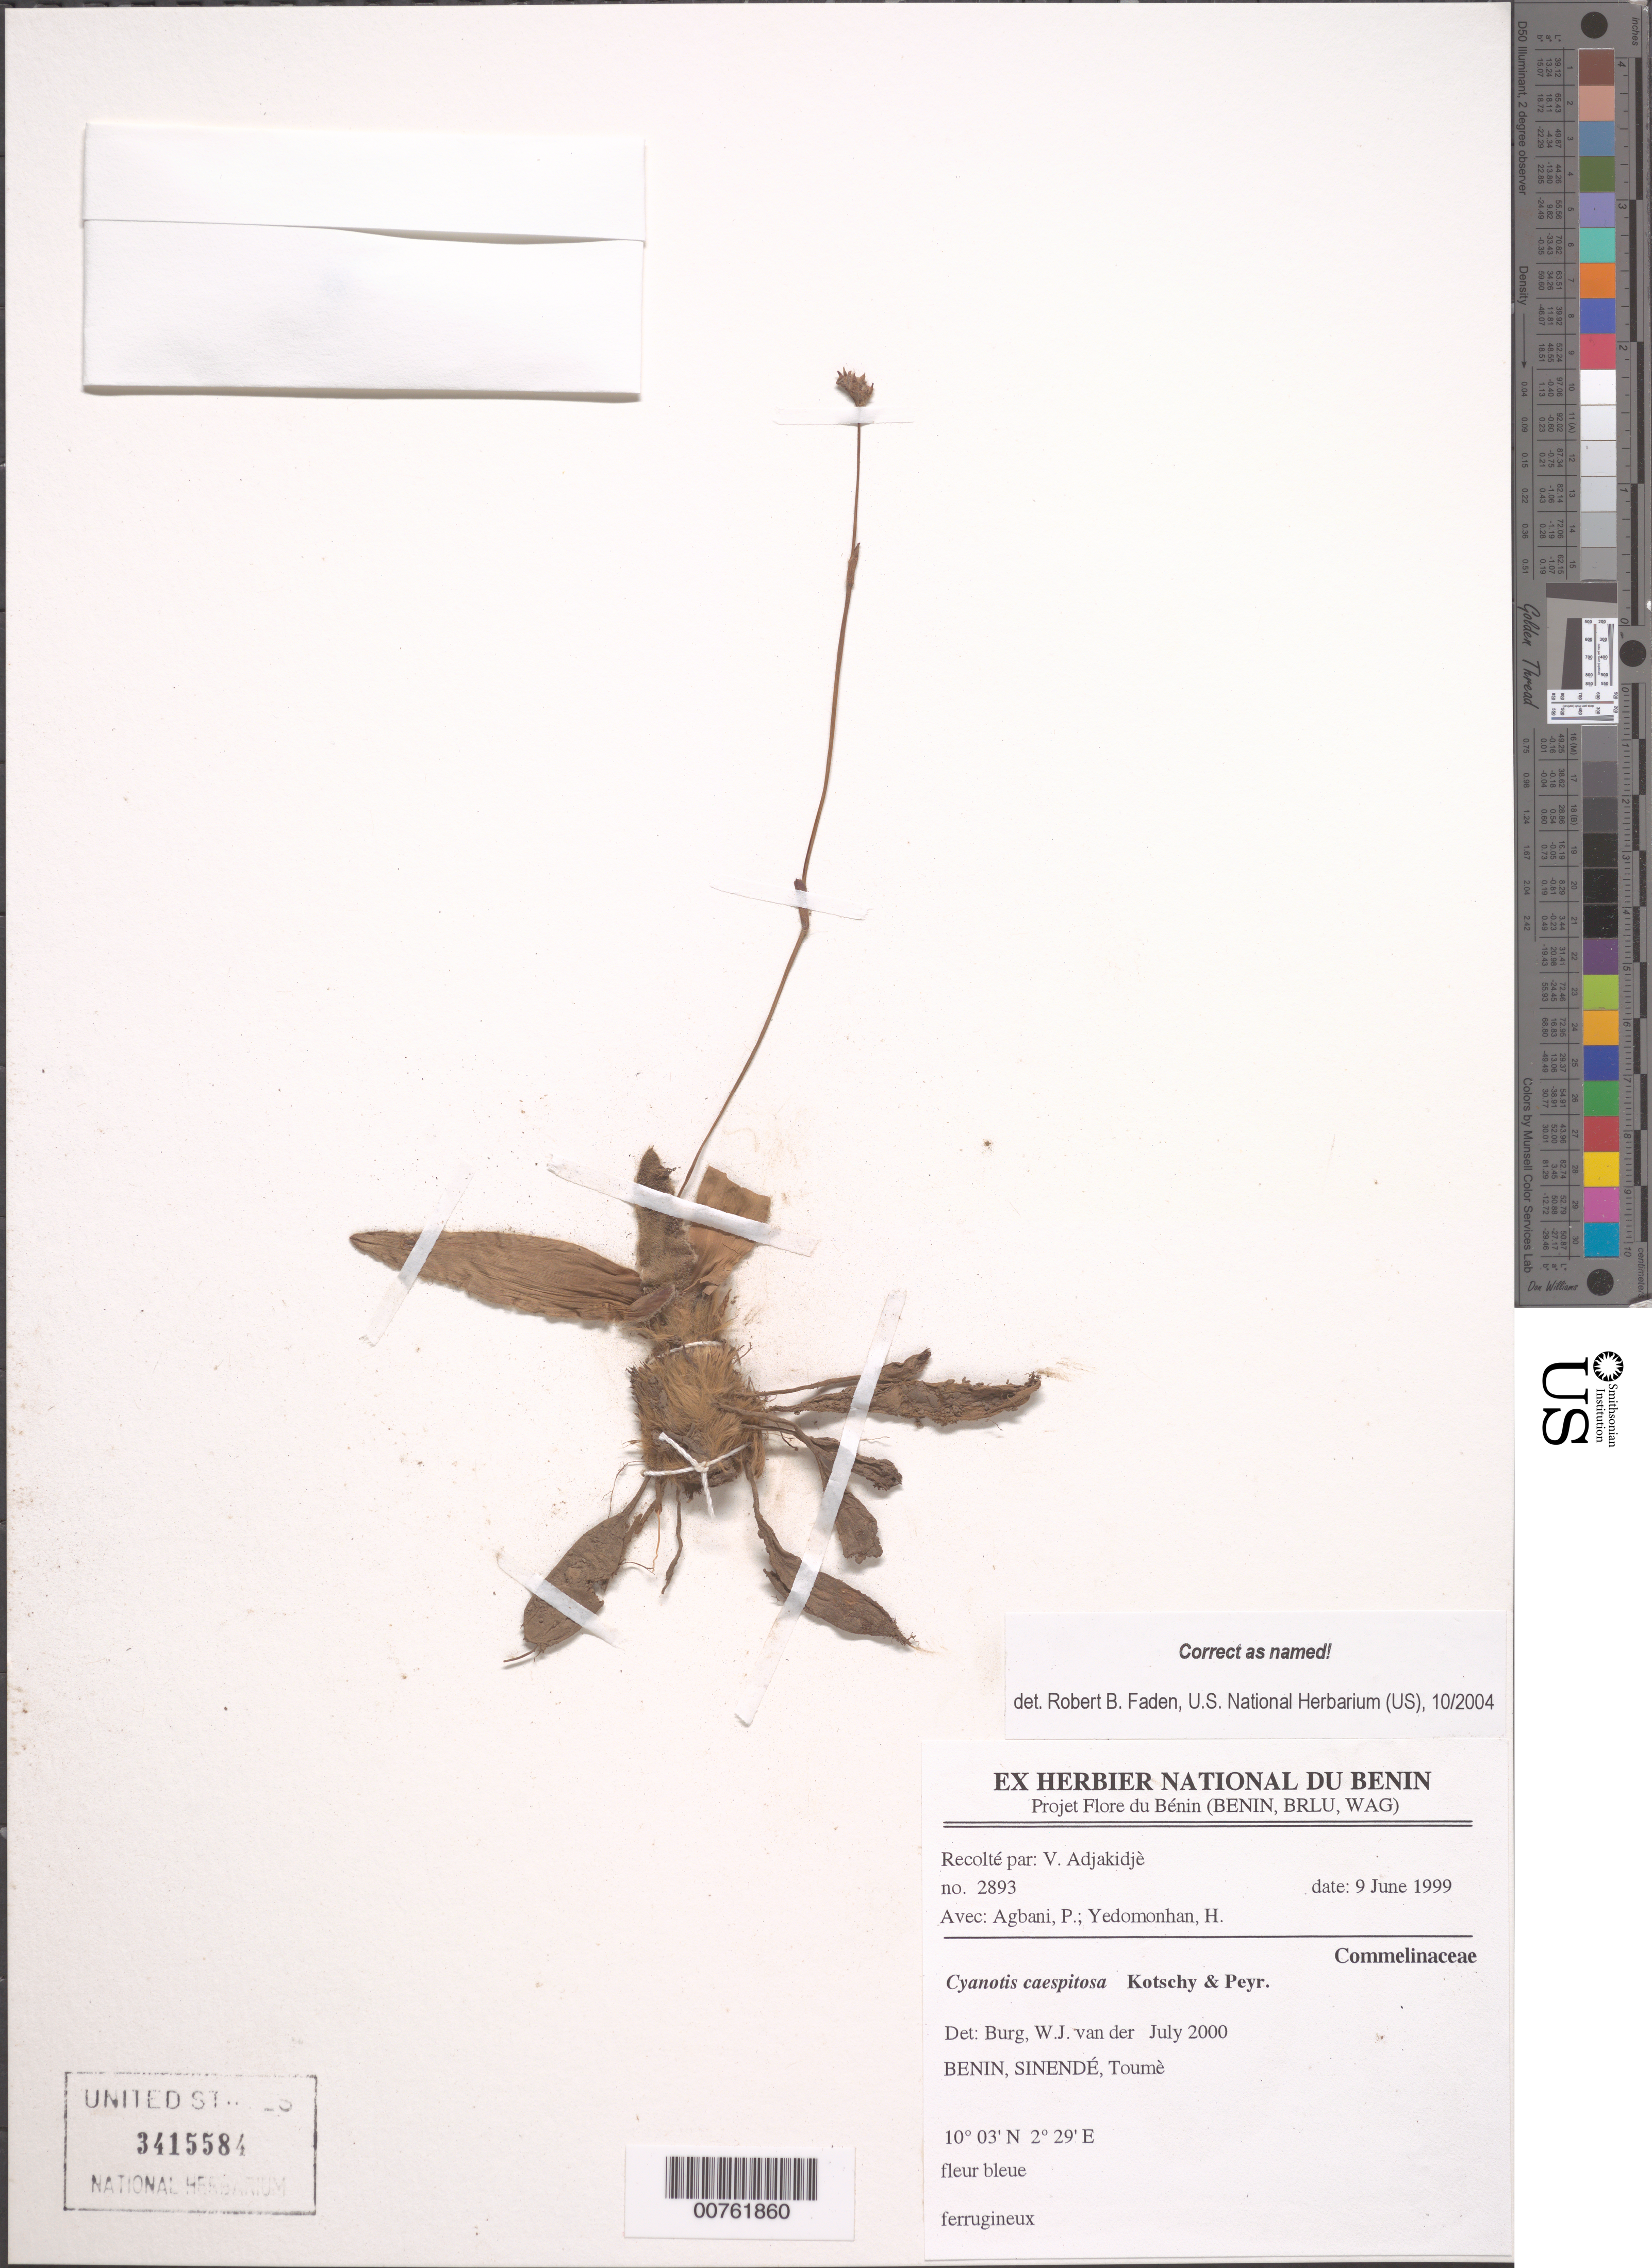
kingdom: Plantae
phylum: Tracheophyta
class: Liliopsida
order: Commelinales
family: Commelinaceae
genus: Cyanotis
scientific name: Cyanotis caespitosa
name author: Kotschy & Peyr.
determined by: Faden, Robert B., (US), Smithsonian Institution - National Museum of Natural History (UNITED STATES)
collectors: V. Adjakidjè, P. Agbani & H. Yedomonhan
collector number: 2893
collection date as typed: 09 Jun 1999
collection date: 1999-06-09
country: Benin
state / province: Borgou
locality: Toume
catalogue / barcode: US 3415584